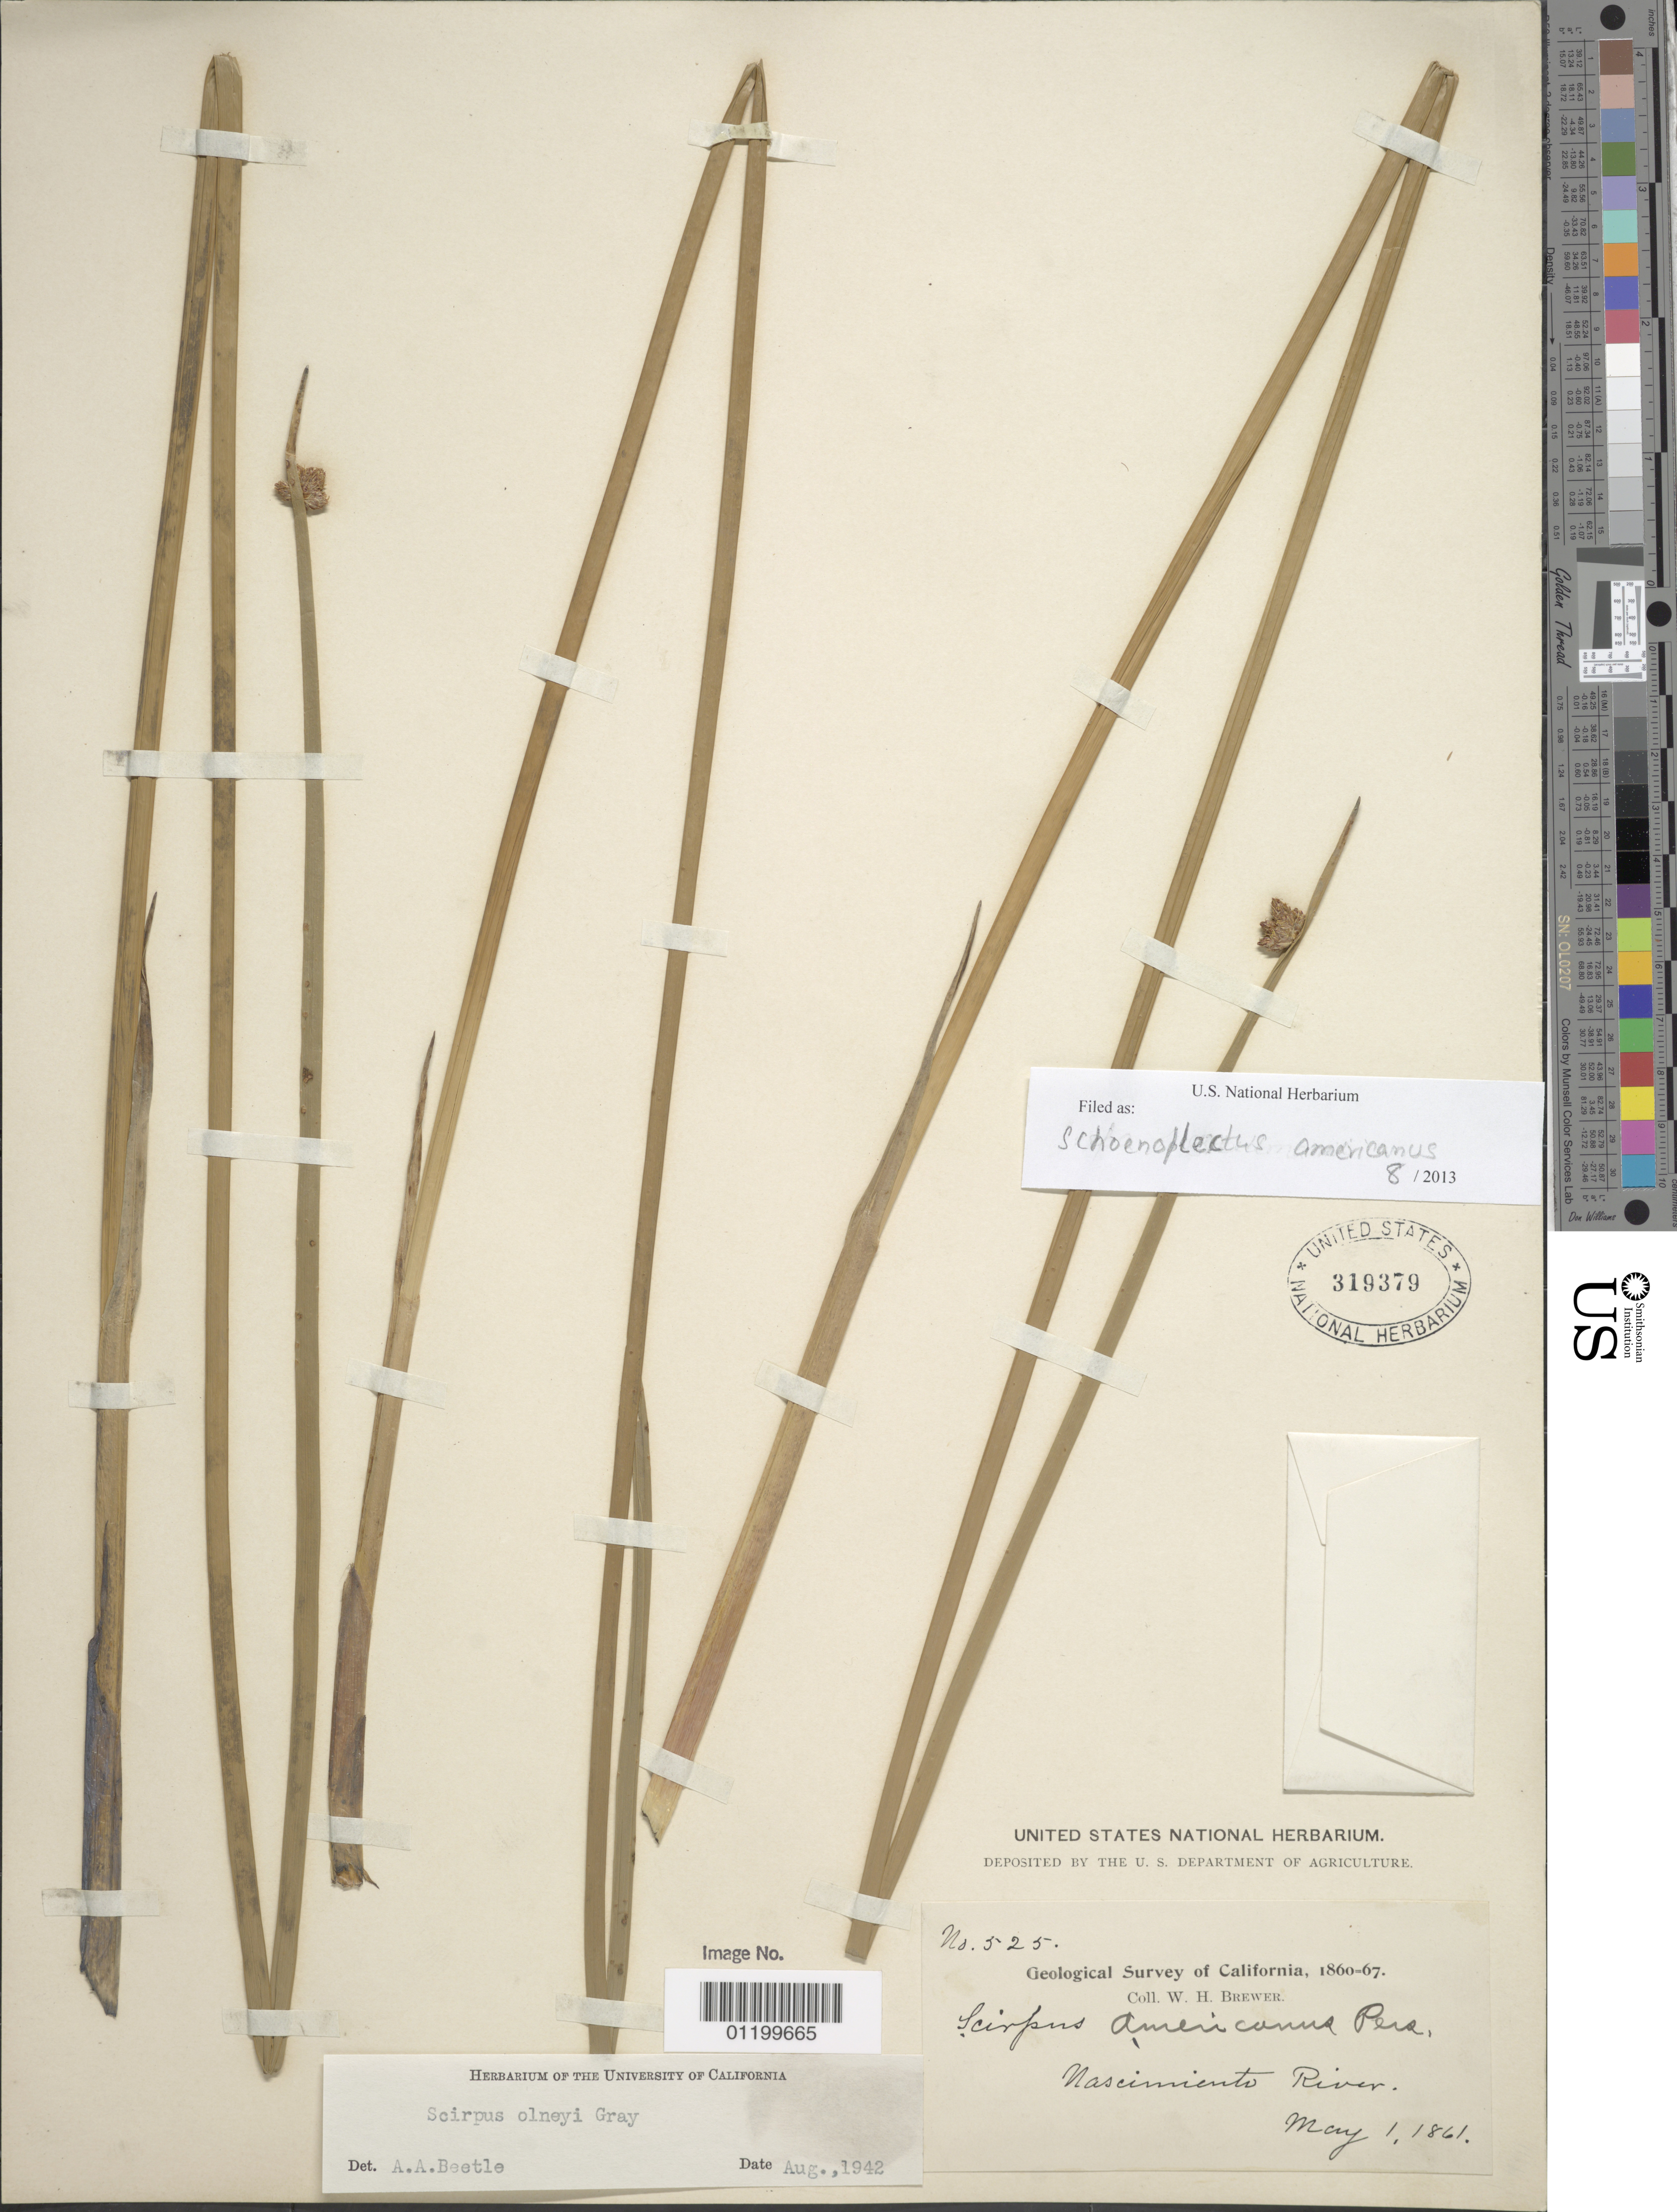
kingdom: Plantae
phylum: Tracheophyta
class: Liliopsida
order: Poales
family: Cyperaceae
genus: Schoenoplectus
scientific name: Schoenoplectus americanus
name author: (Pers.) Volkart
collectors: W. H. Brewer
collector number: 525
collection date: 1861-05-01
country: United States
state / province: California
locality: Nacismiento River.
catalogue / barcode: US 319379